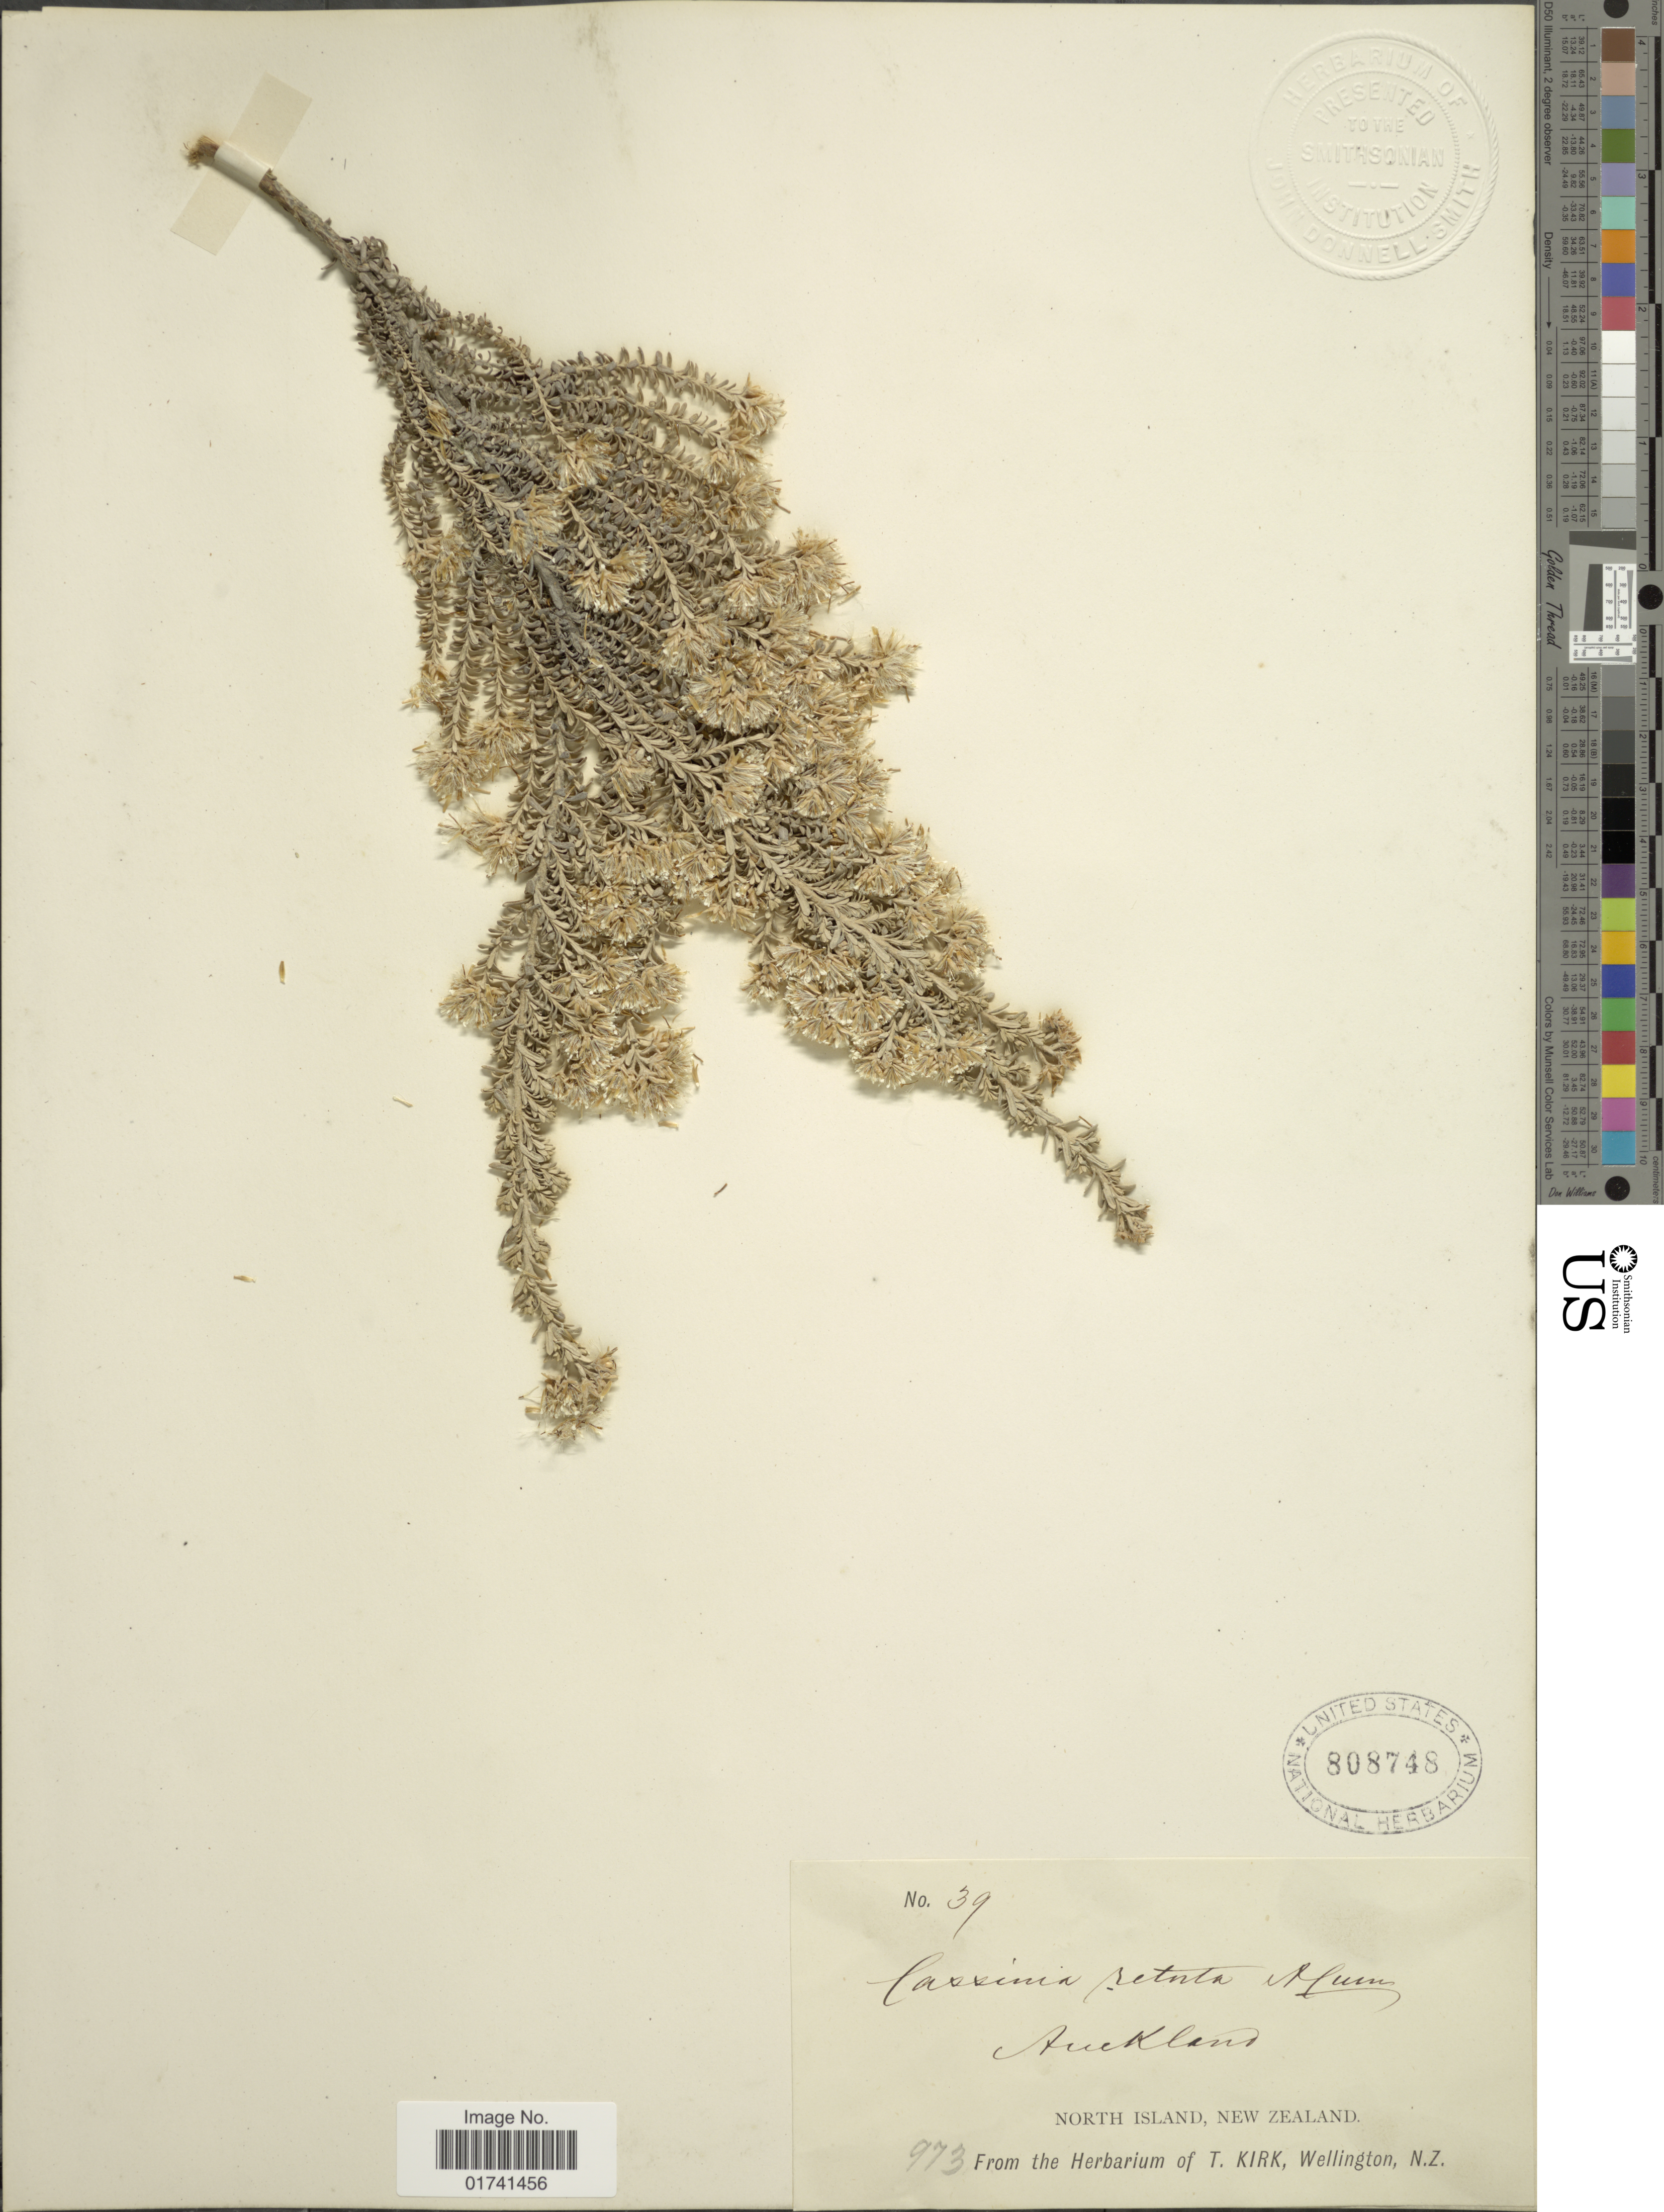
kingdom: Plantae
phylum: Tracheophyta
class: Magnoliopsida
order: Asterales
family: Asteraceae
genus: Cassinia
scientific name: Cassinia retorta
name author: A. Cunn. & DC.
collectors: ex Herb. T. Kirk, Wellington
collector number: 39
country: New Zealand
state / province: Auckland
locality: North Island.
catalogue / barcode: US 808748